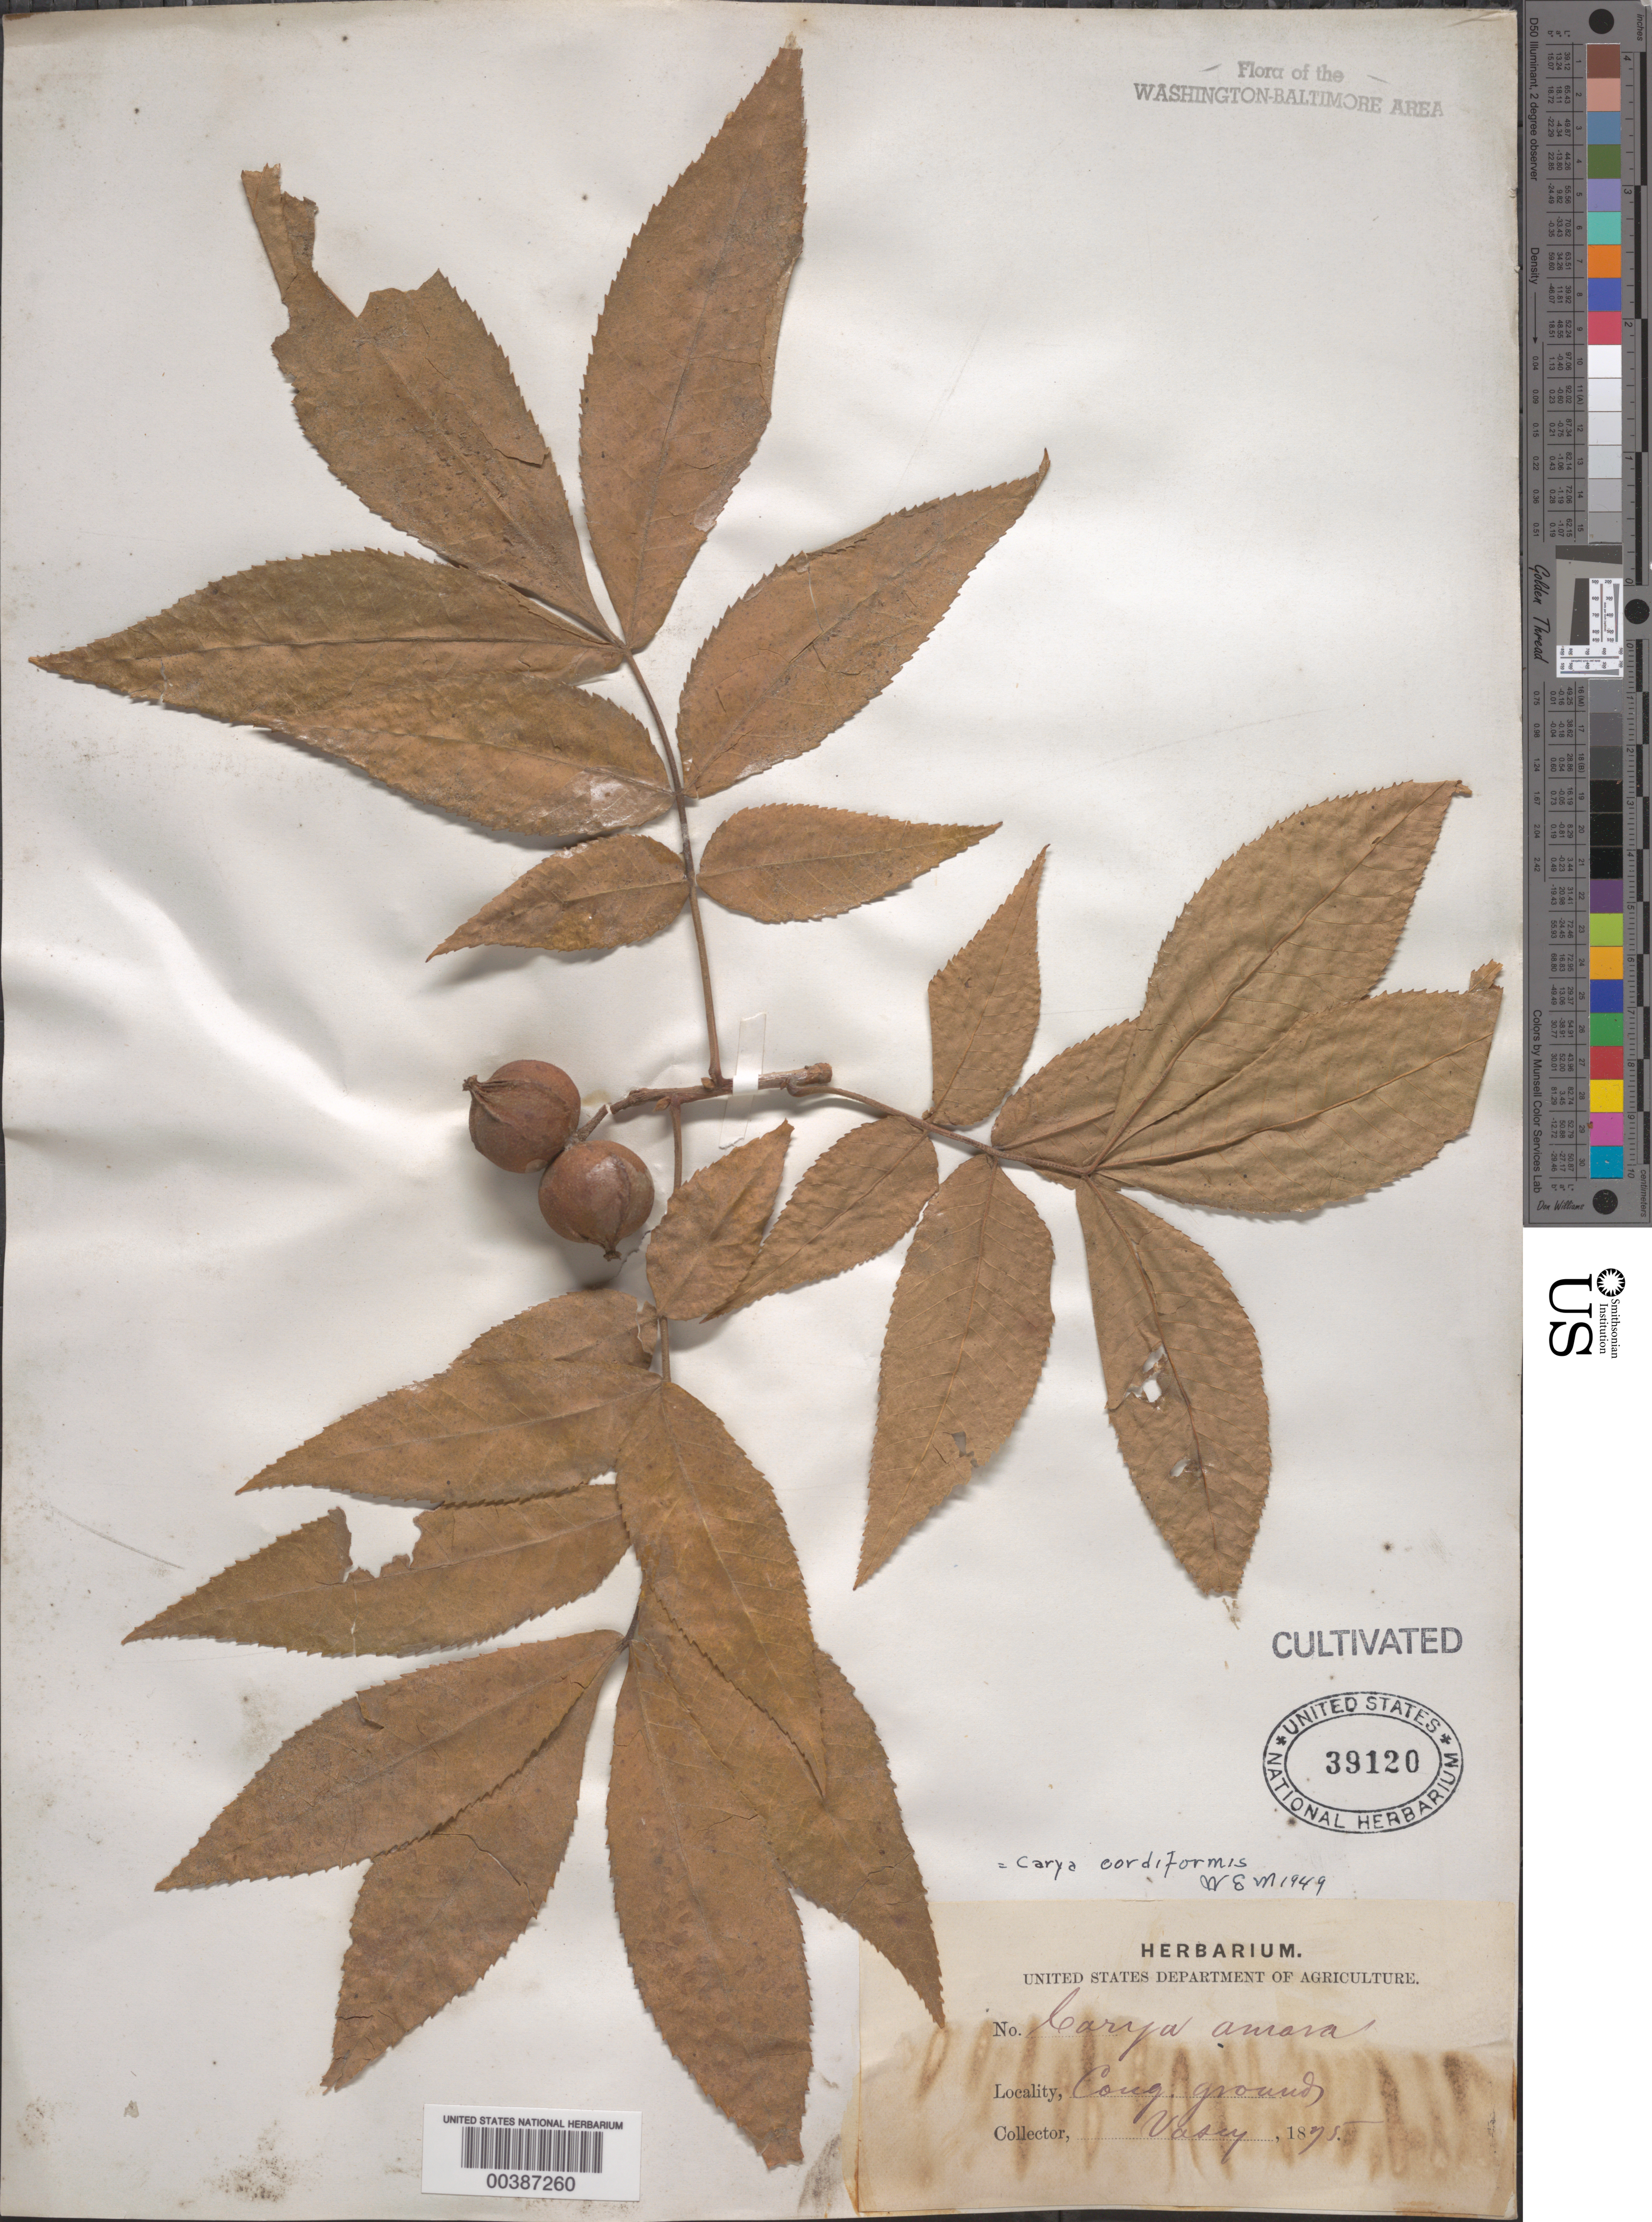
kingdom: Plantae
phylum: Tracheophyta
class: Magnoliopsida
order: Fagales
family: Juglandaceae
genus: Carya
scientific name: Carya cordiformis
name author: (Wangenh.) K. Koch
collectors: G. Vasey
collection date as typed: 1875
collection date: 1875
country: United States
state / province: District of Columbia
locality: Congress grounds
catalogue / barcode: US 39120